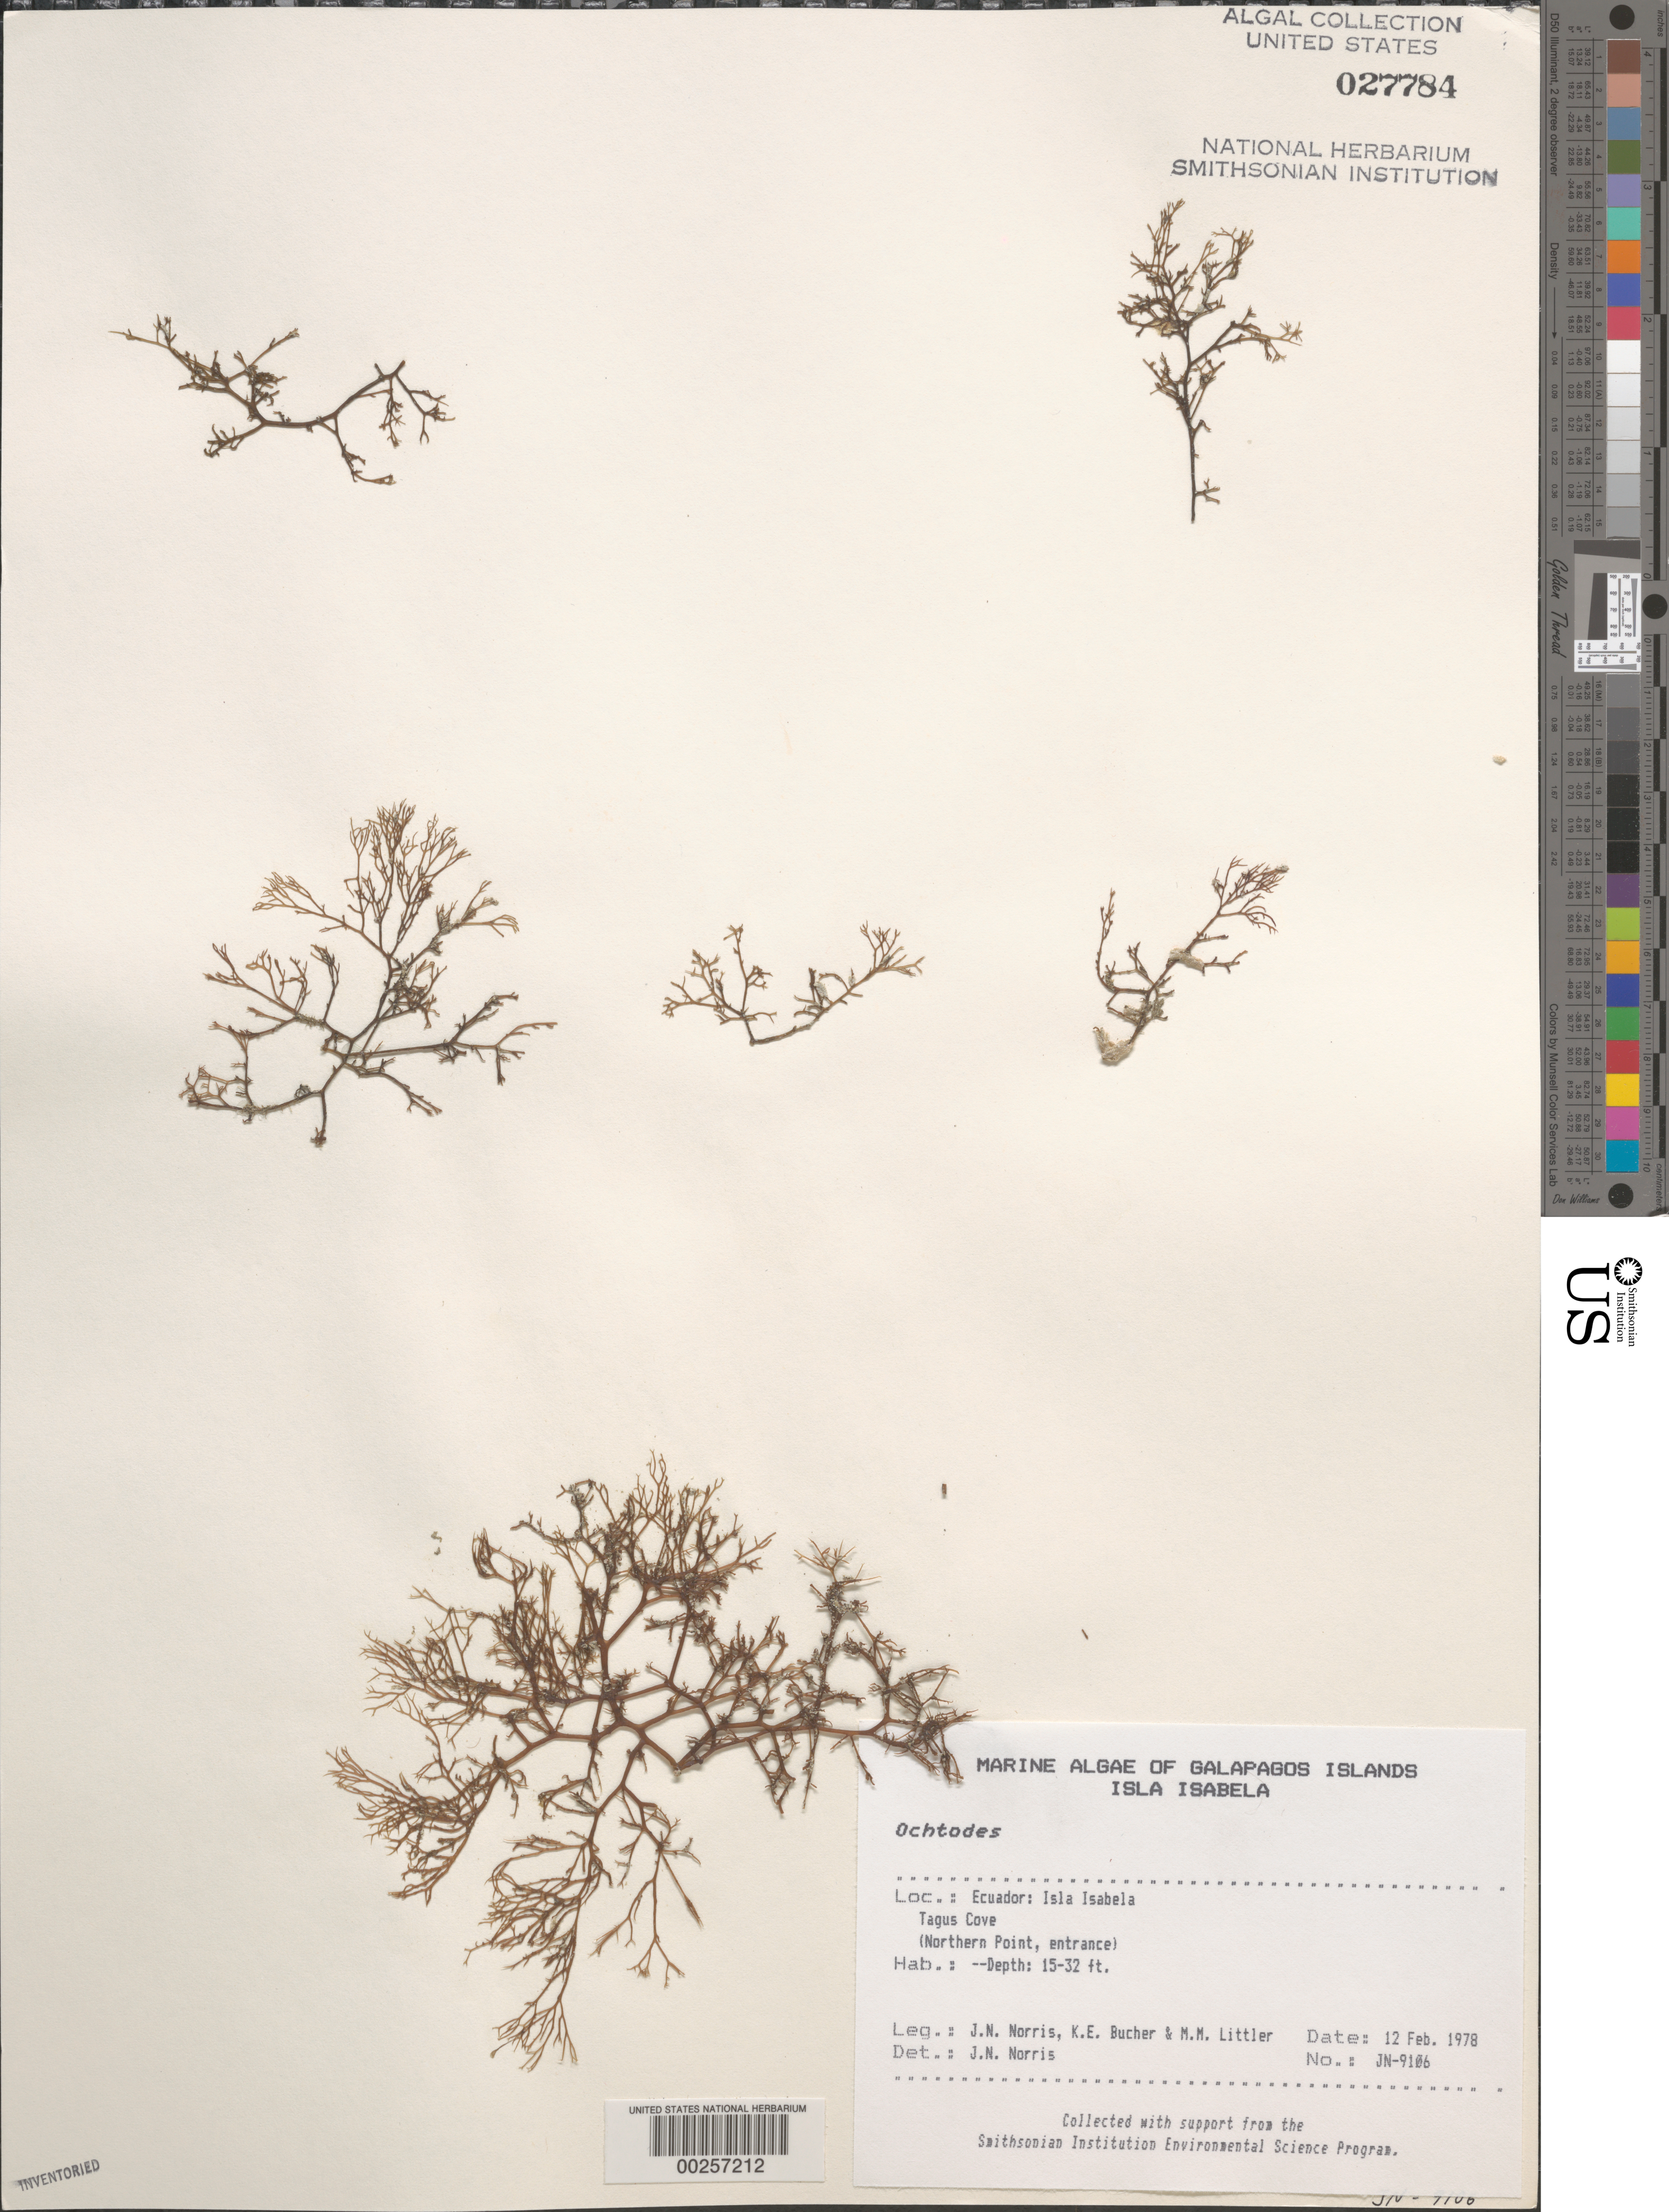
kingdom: Plantae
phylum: Rhodophyta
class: Florideophyceae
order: Gigartinales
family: Rhizophyllidaceae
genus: Ochtodes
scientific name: Ochtodes sp.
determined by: Norris, James N.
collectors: J. N. Norris, K. E. Bucher & M. M. Littler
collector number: JN-9106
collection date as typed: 12 Feb 1978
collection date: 1978-02-12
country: Ecuador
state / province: Colón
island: Isabela [Albemarle]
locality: Tagus Cove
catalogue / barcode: US 27784